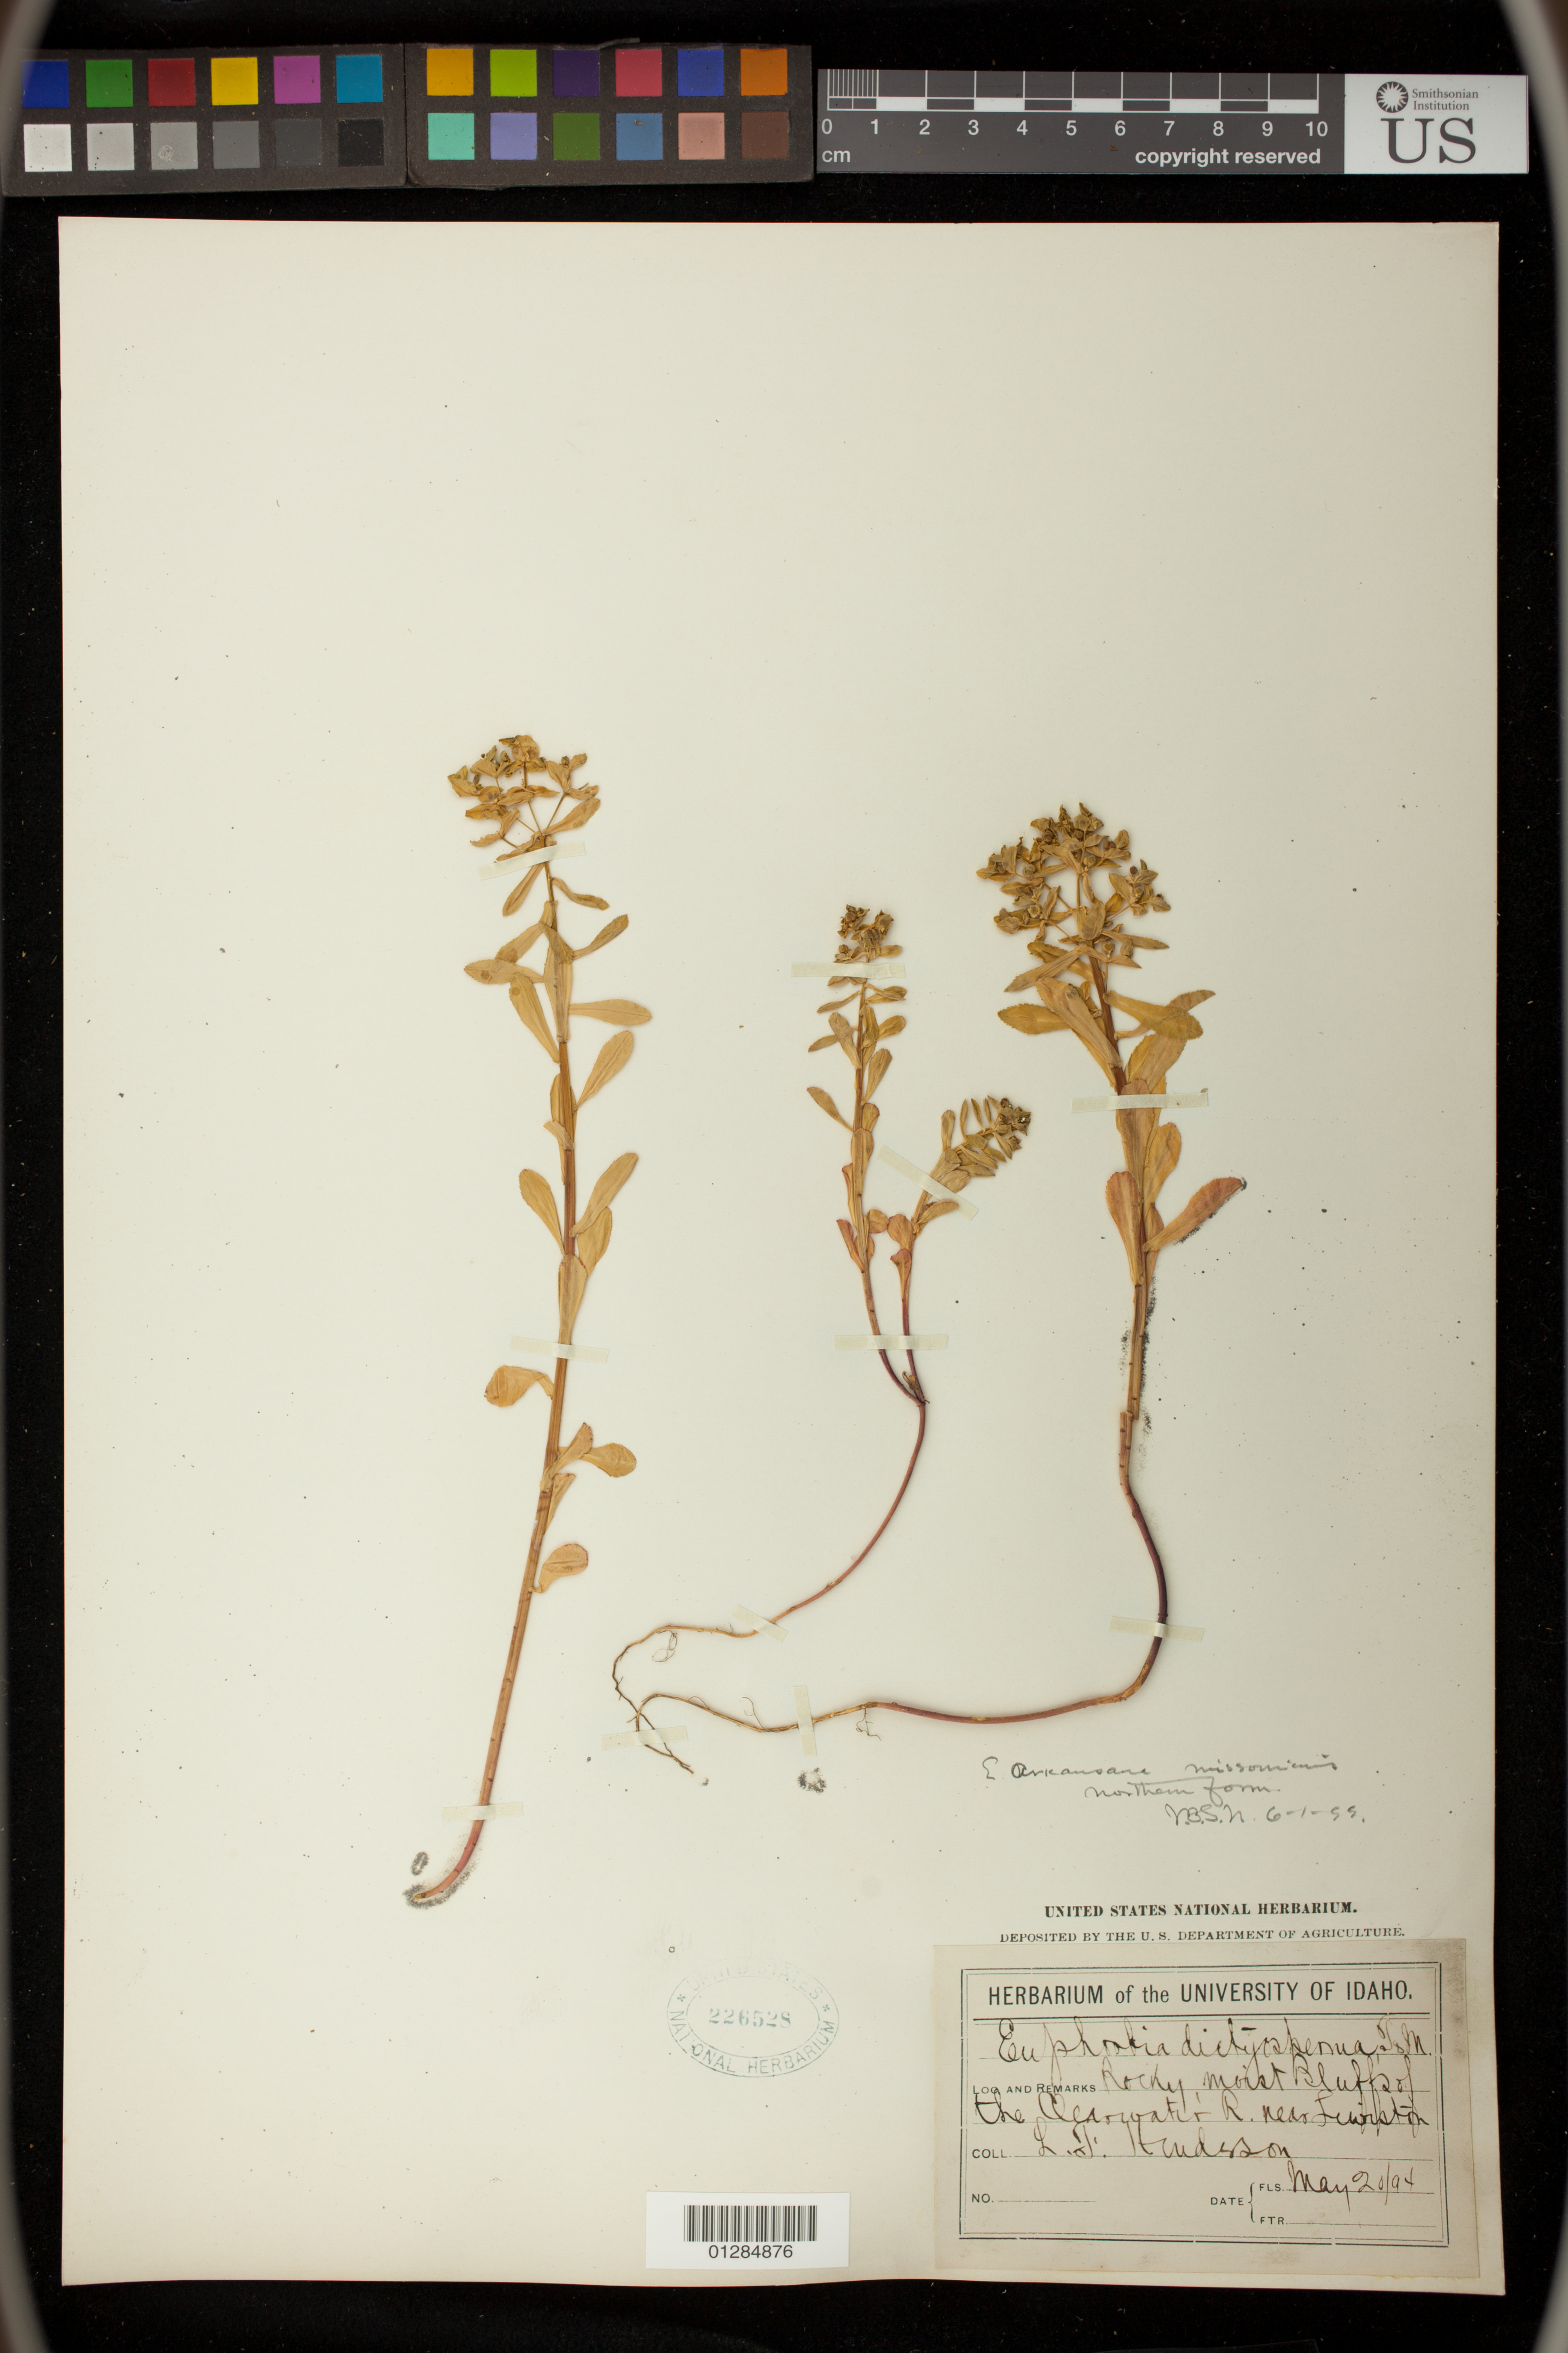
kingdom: Plantae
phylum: Tracheophyta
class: Magnoliopsida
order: Malpighiales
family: Euphorbiaceae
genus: Euphorbia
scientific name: Euphorbia spathulata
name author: Lam.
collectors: L. Henderson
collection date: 1904-05-20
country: United States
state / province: Idaho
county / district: Nez Perce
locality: Bluffs of the Clearwater River near Lewiston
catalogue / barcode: US 226528